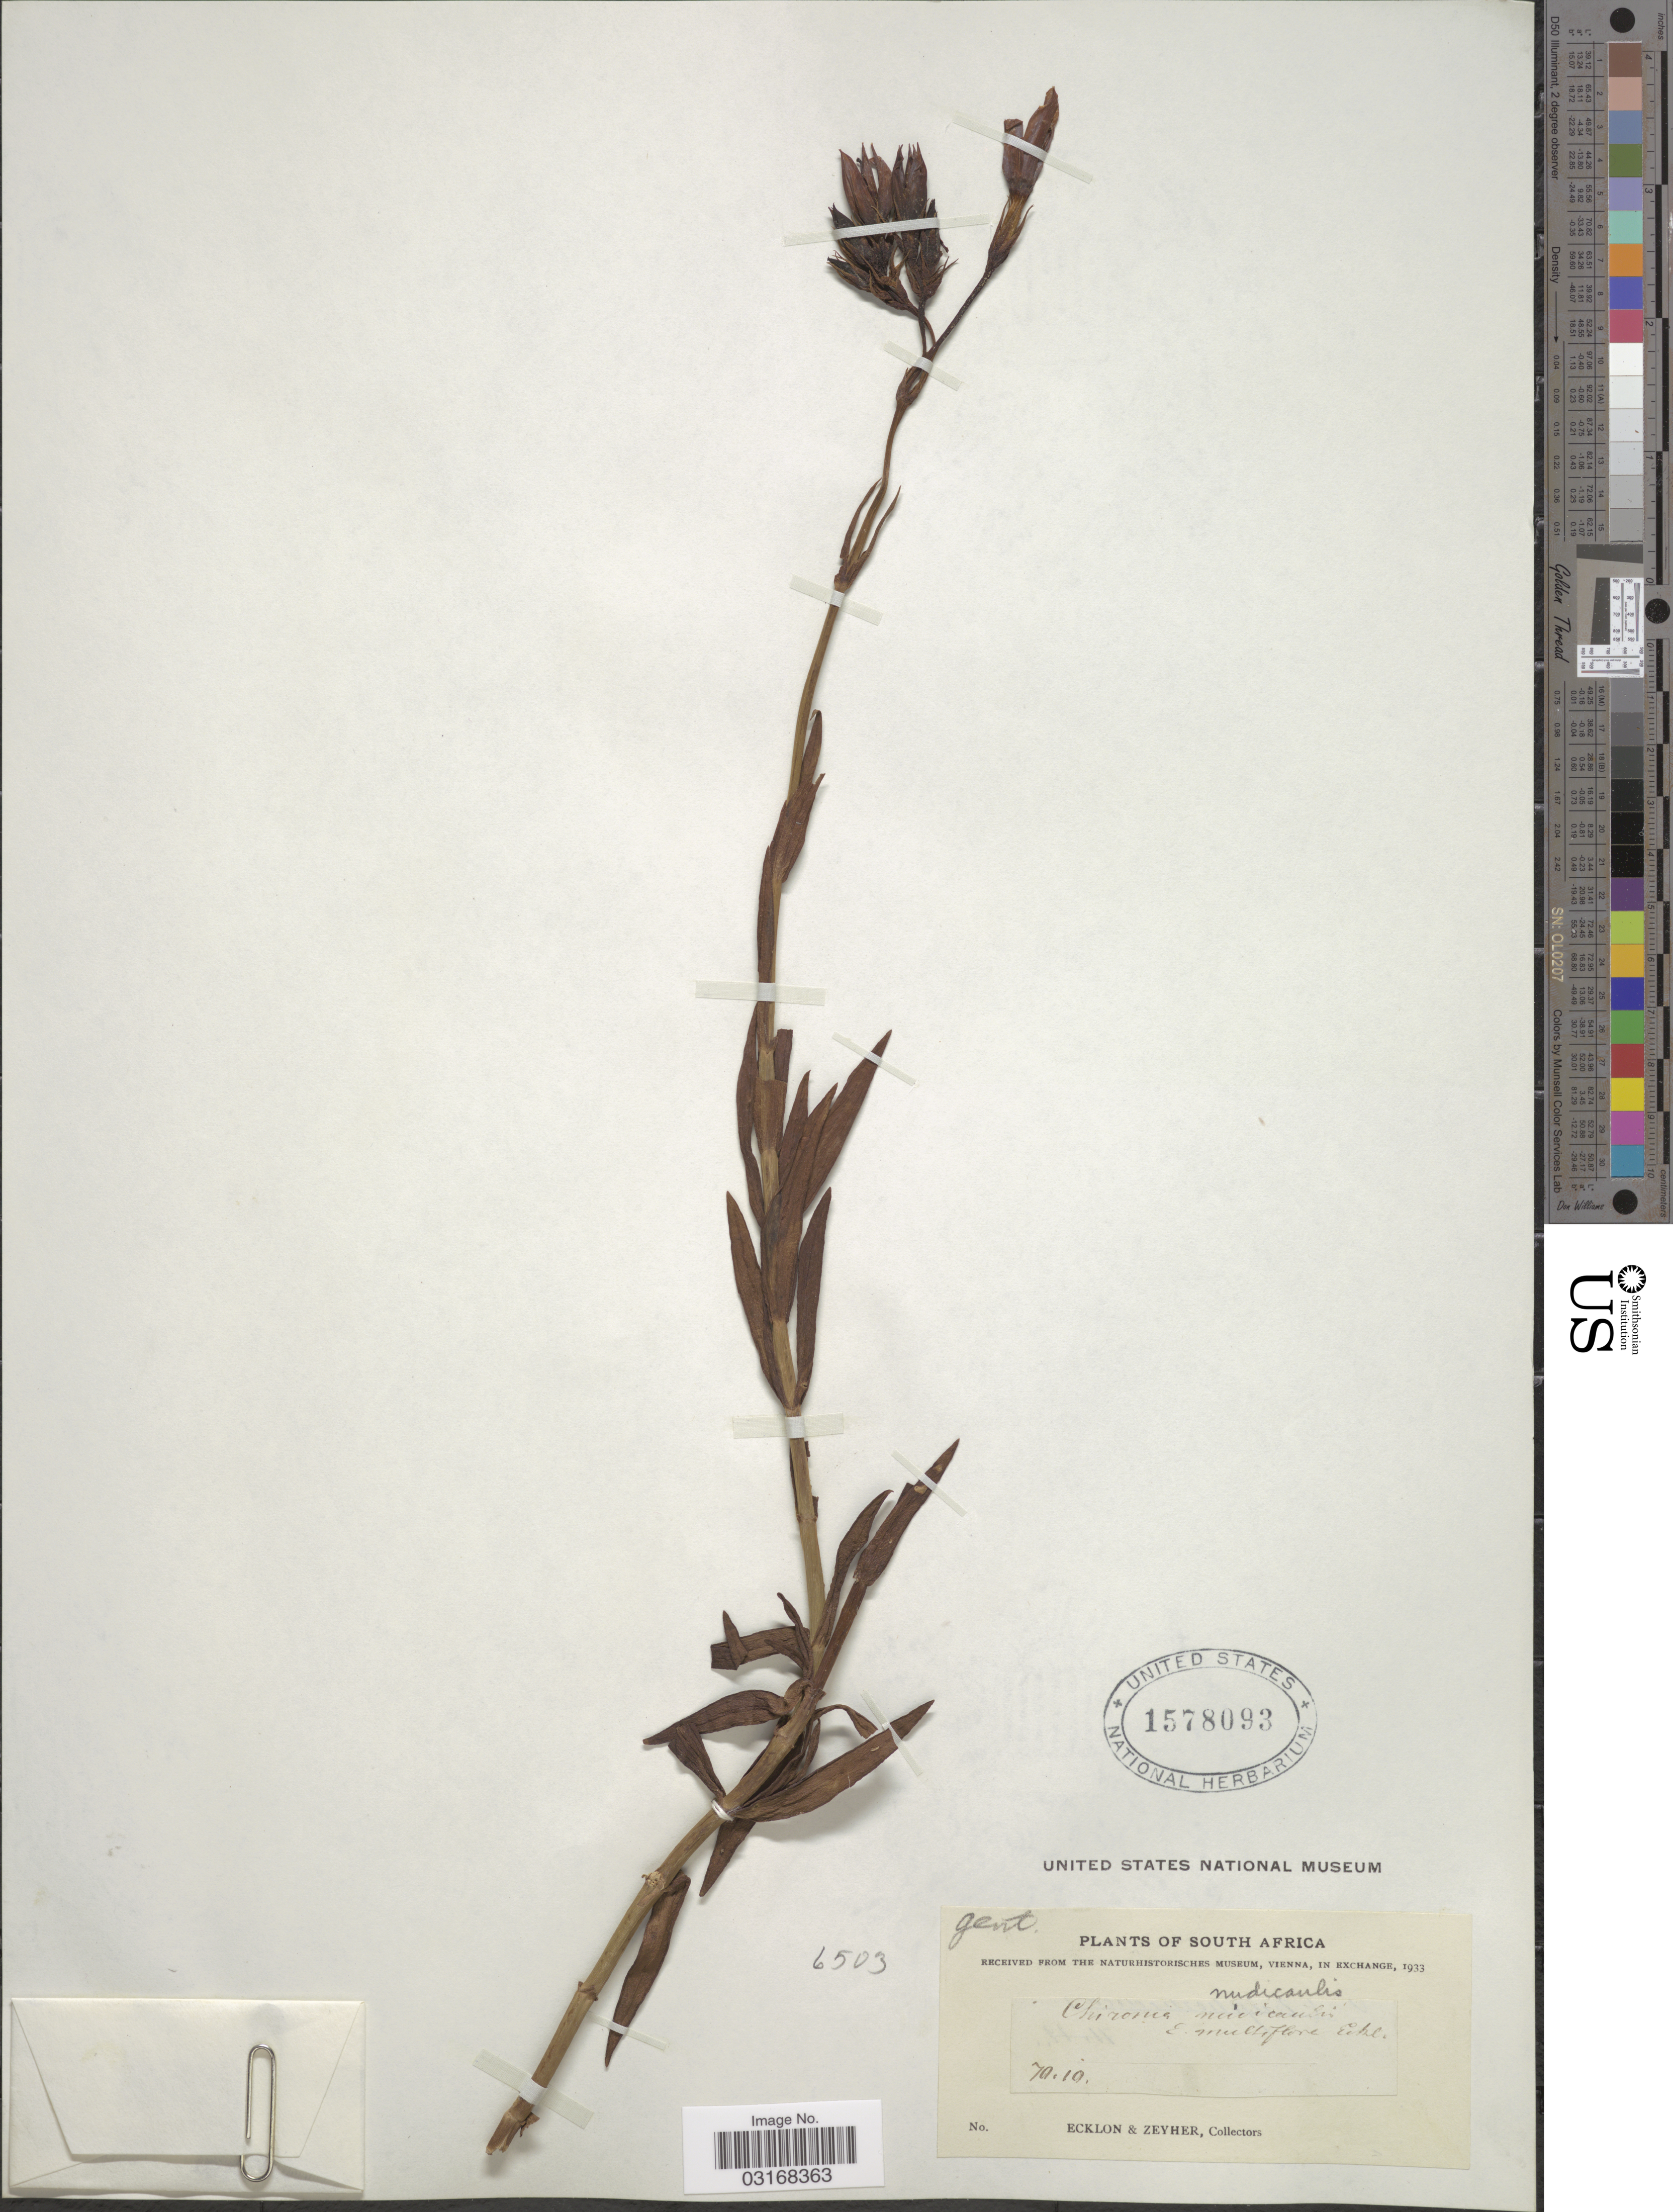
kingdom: Plantae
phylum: Tracheophyta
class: Magnoliopsida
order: Gentianales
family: Gentianaceae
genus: Chironia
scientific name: Chironia nudicaulis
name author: L. f.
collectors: -. Ecklon & -. Zeyher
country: South Africa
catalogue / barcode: US 1578093